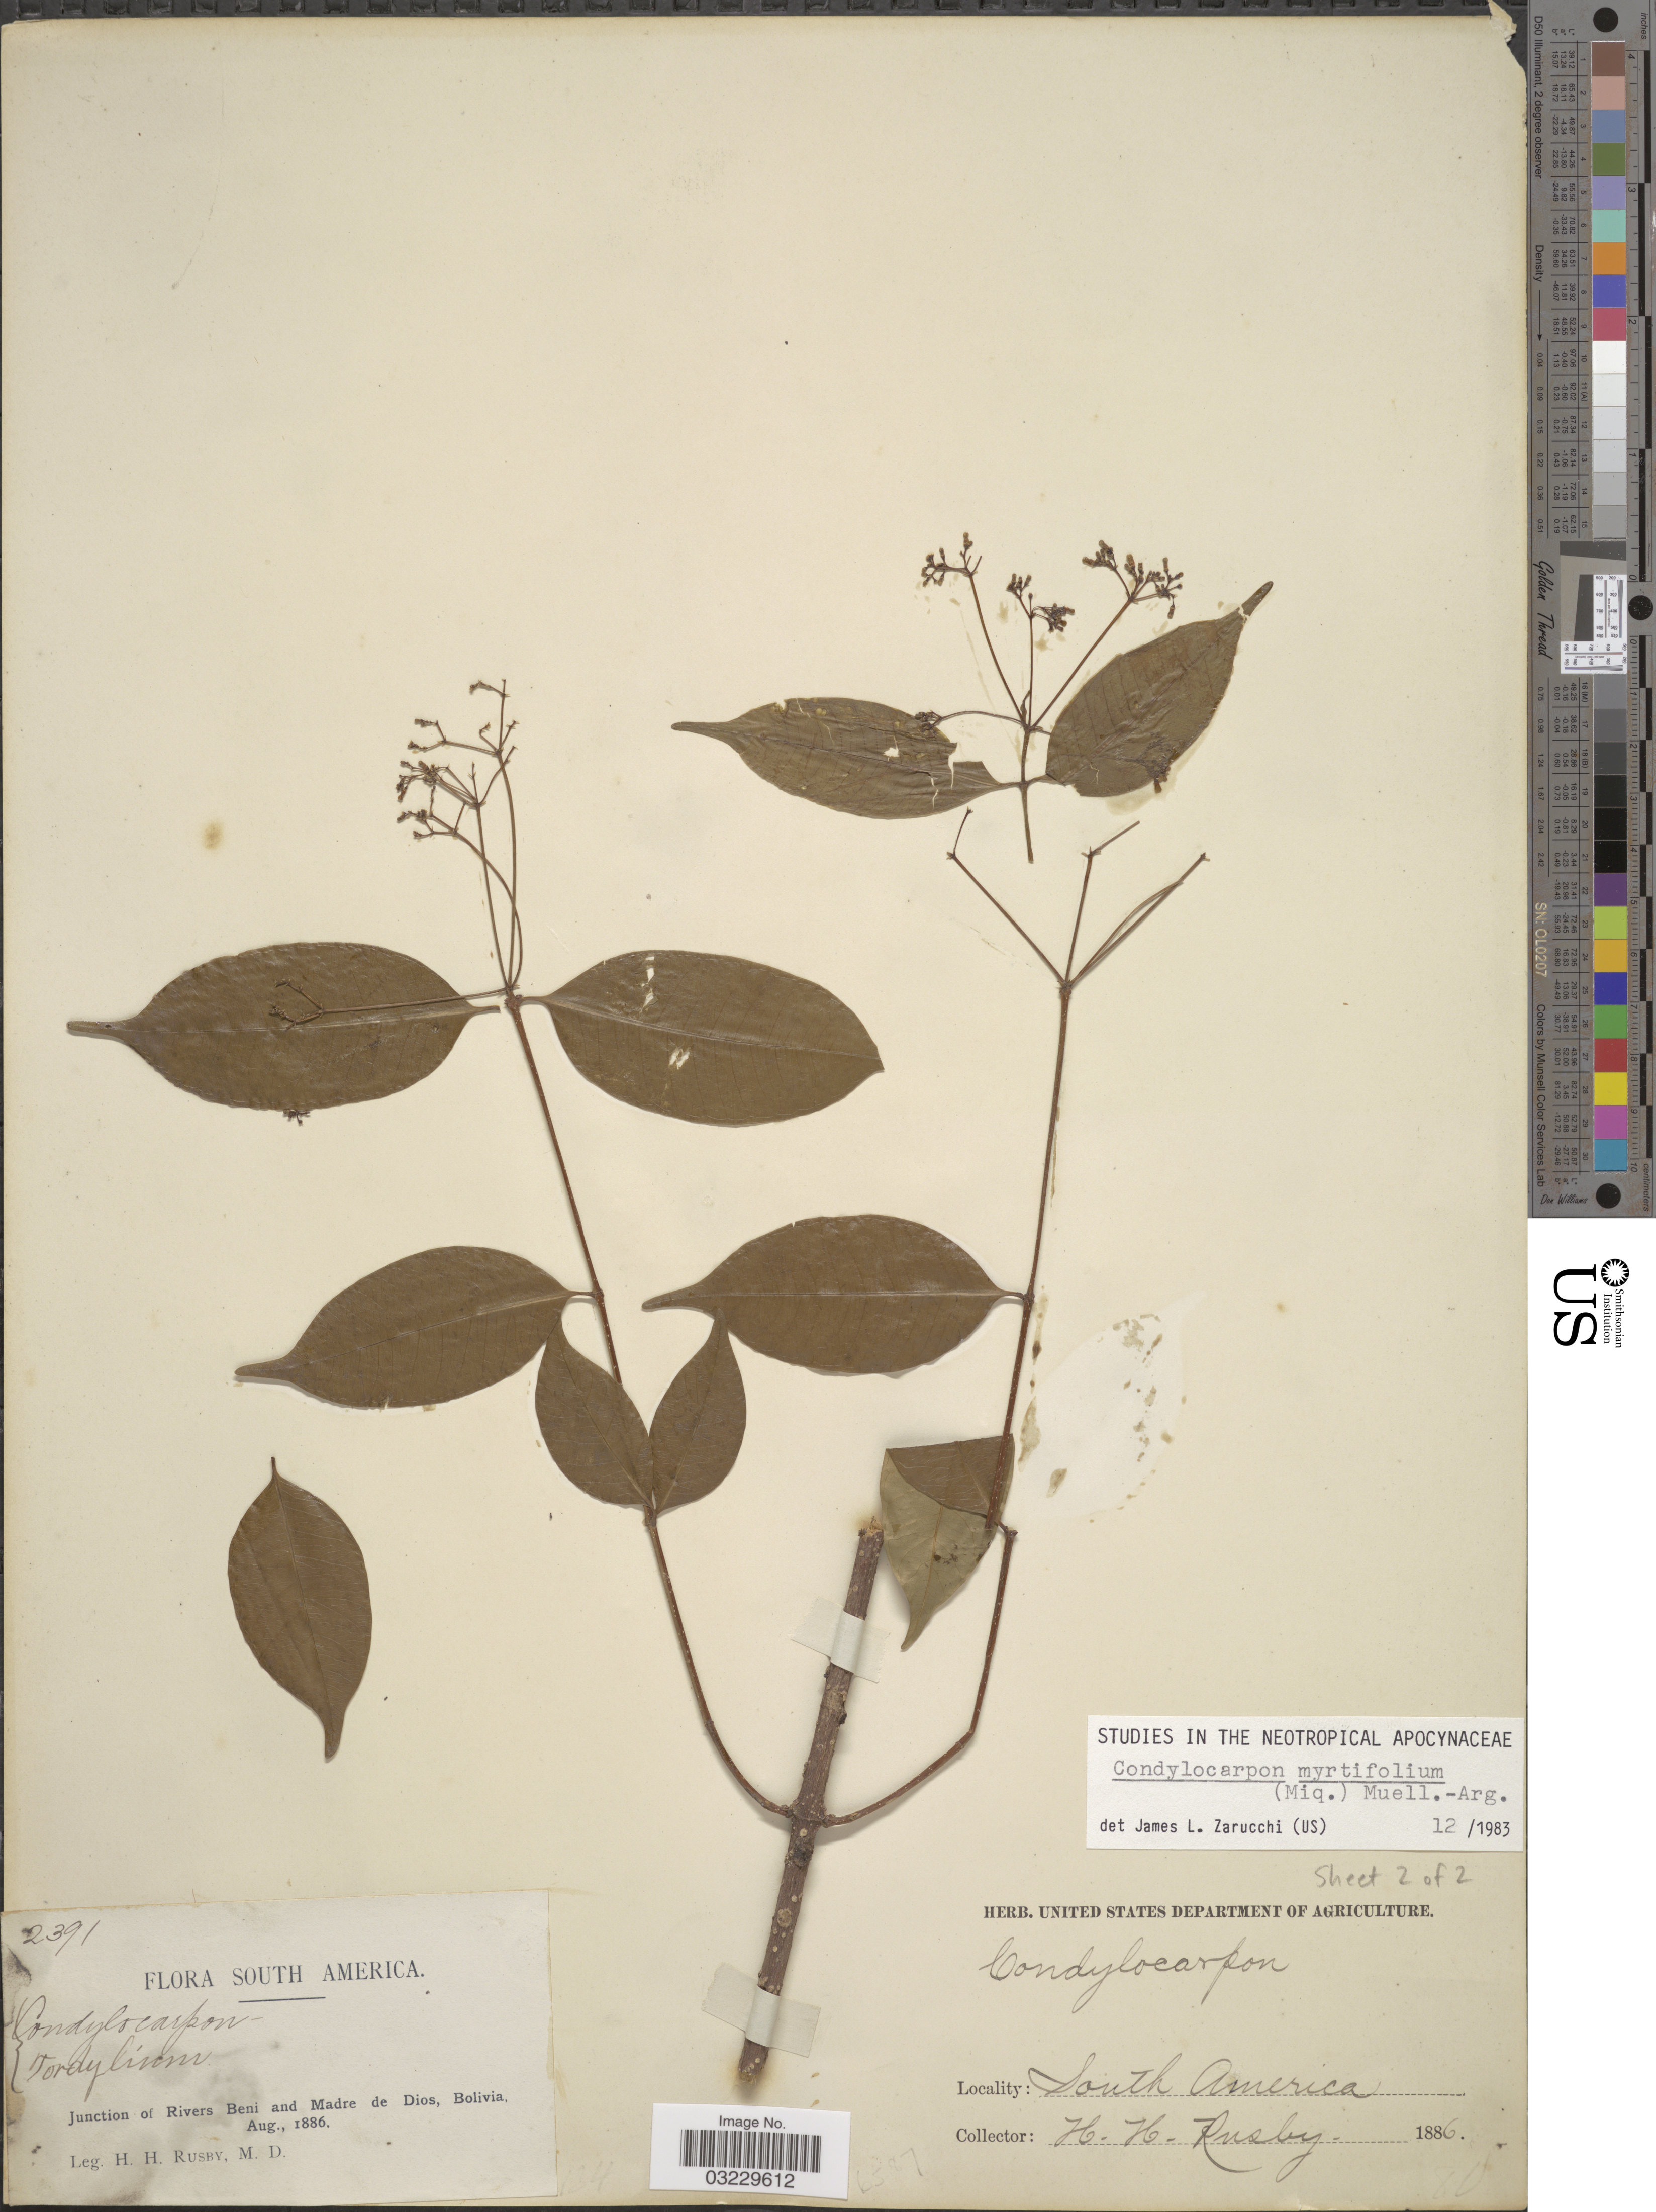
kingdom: Plantae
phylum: Tracheophyta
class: Magnoliopsida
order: Gentianales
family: Apocynaceae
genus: Condylocarpon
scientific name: Condylocarpon myrtifolium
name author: (Miq.) Müll. Arg.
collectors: H. H. Rusby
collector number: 2391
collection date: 1886-08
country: Bolivia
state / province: Beni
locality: Junction of Rivers Beni and Madre de Dios